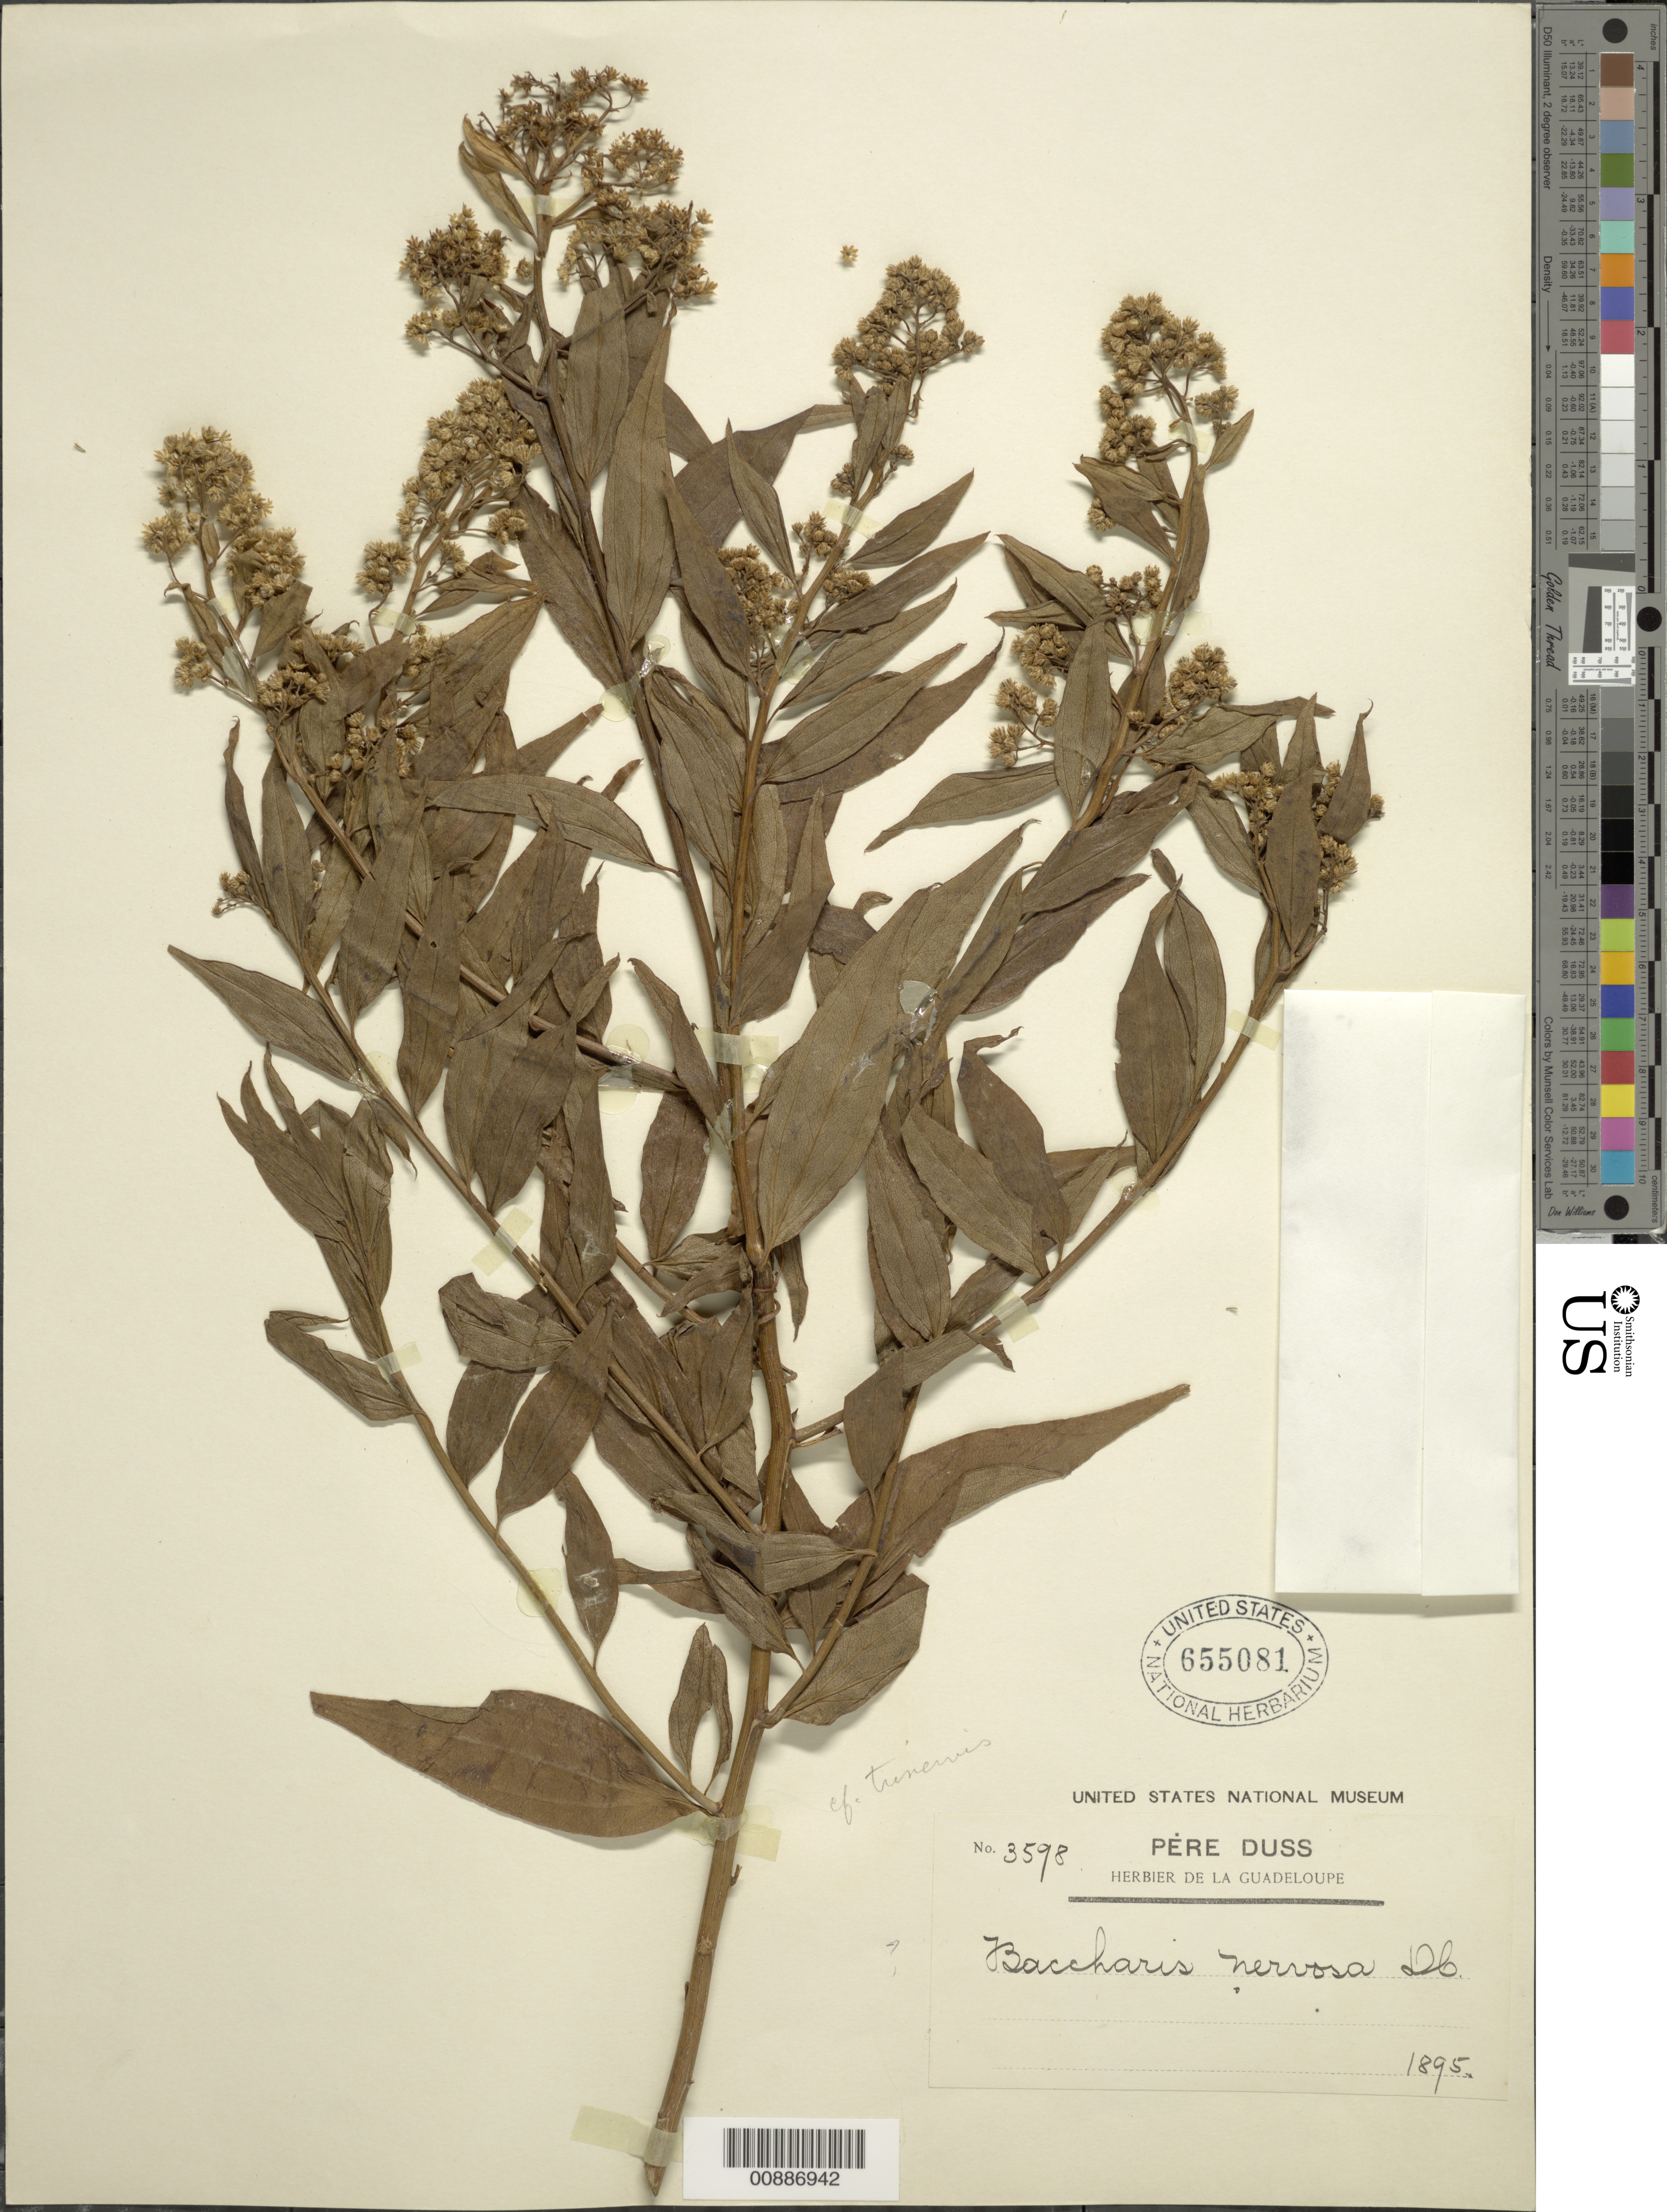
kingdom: Plantae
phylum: Tracheophyta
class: Magnoliopsida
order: Asterales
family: Asteraceae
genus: Baccharis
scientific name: Baccharis nervosa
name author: DC.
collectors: Père Duss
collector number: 3598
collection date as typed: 1895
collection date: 1895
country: Guadeloupe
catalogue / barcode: US 655081